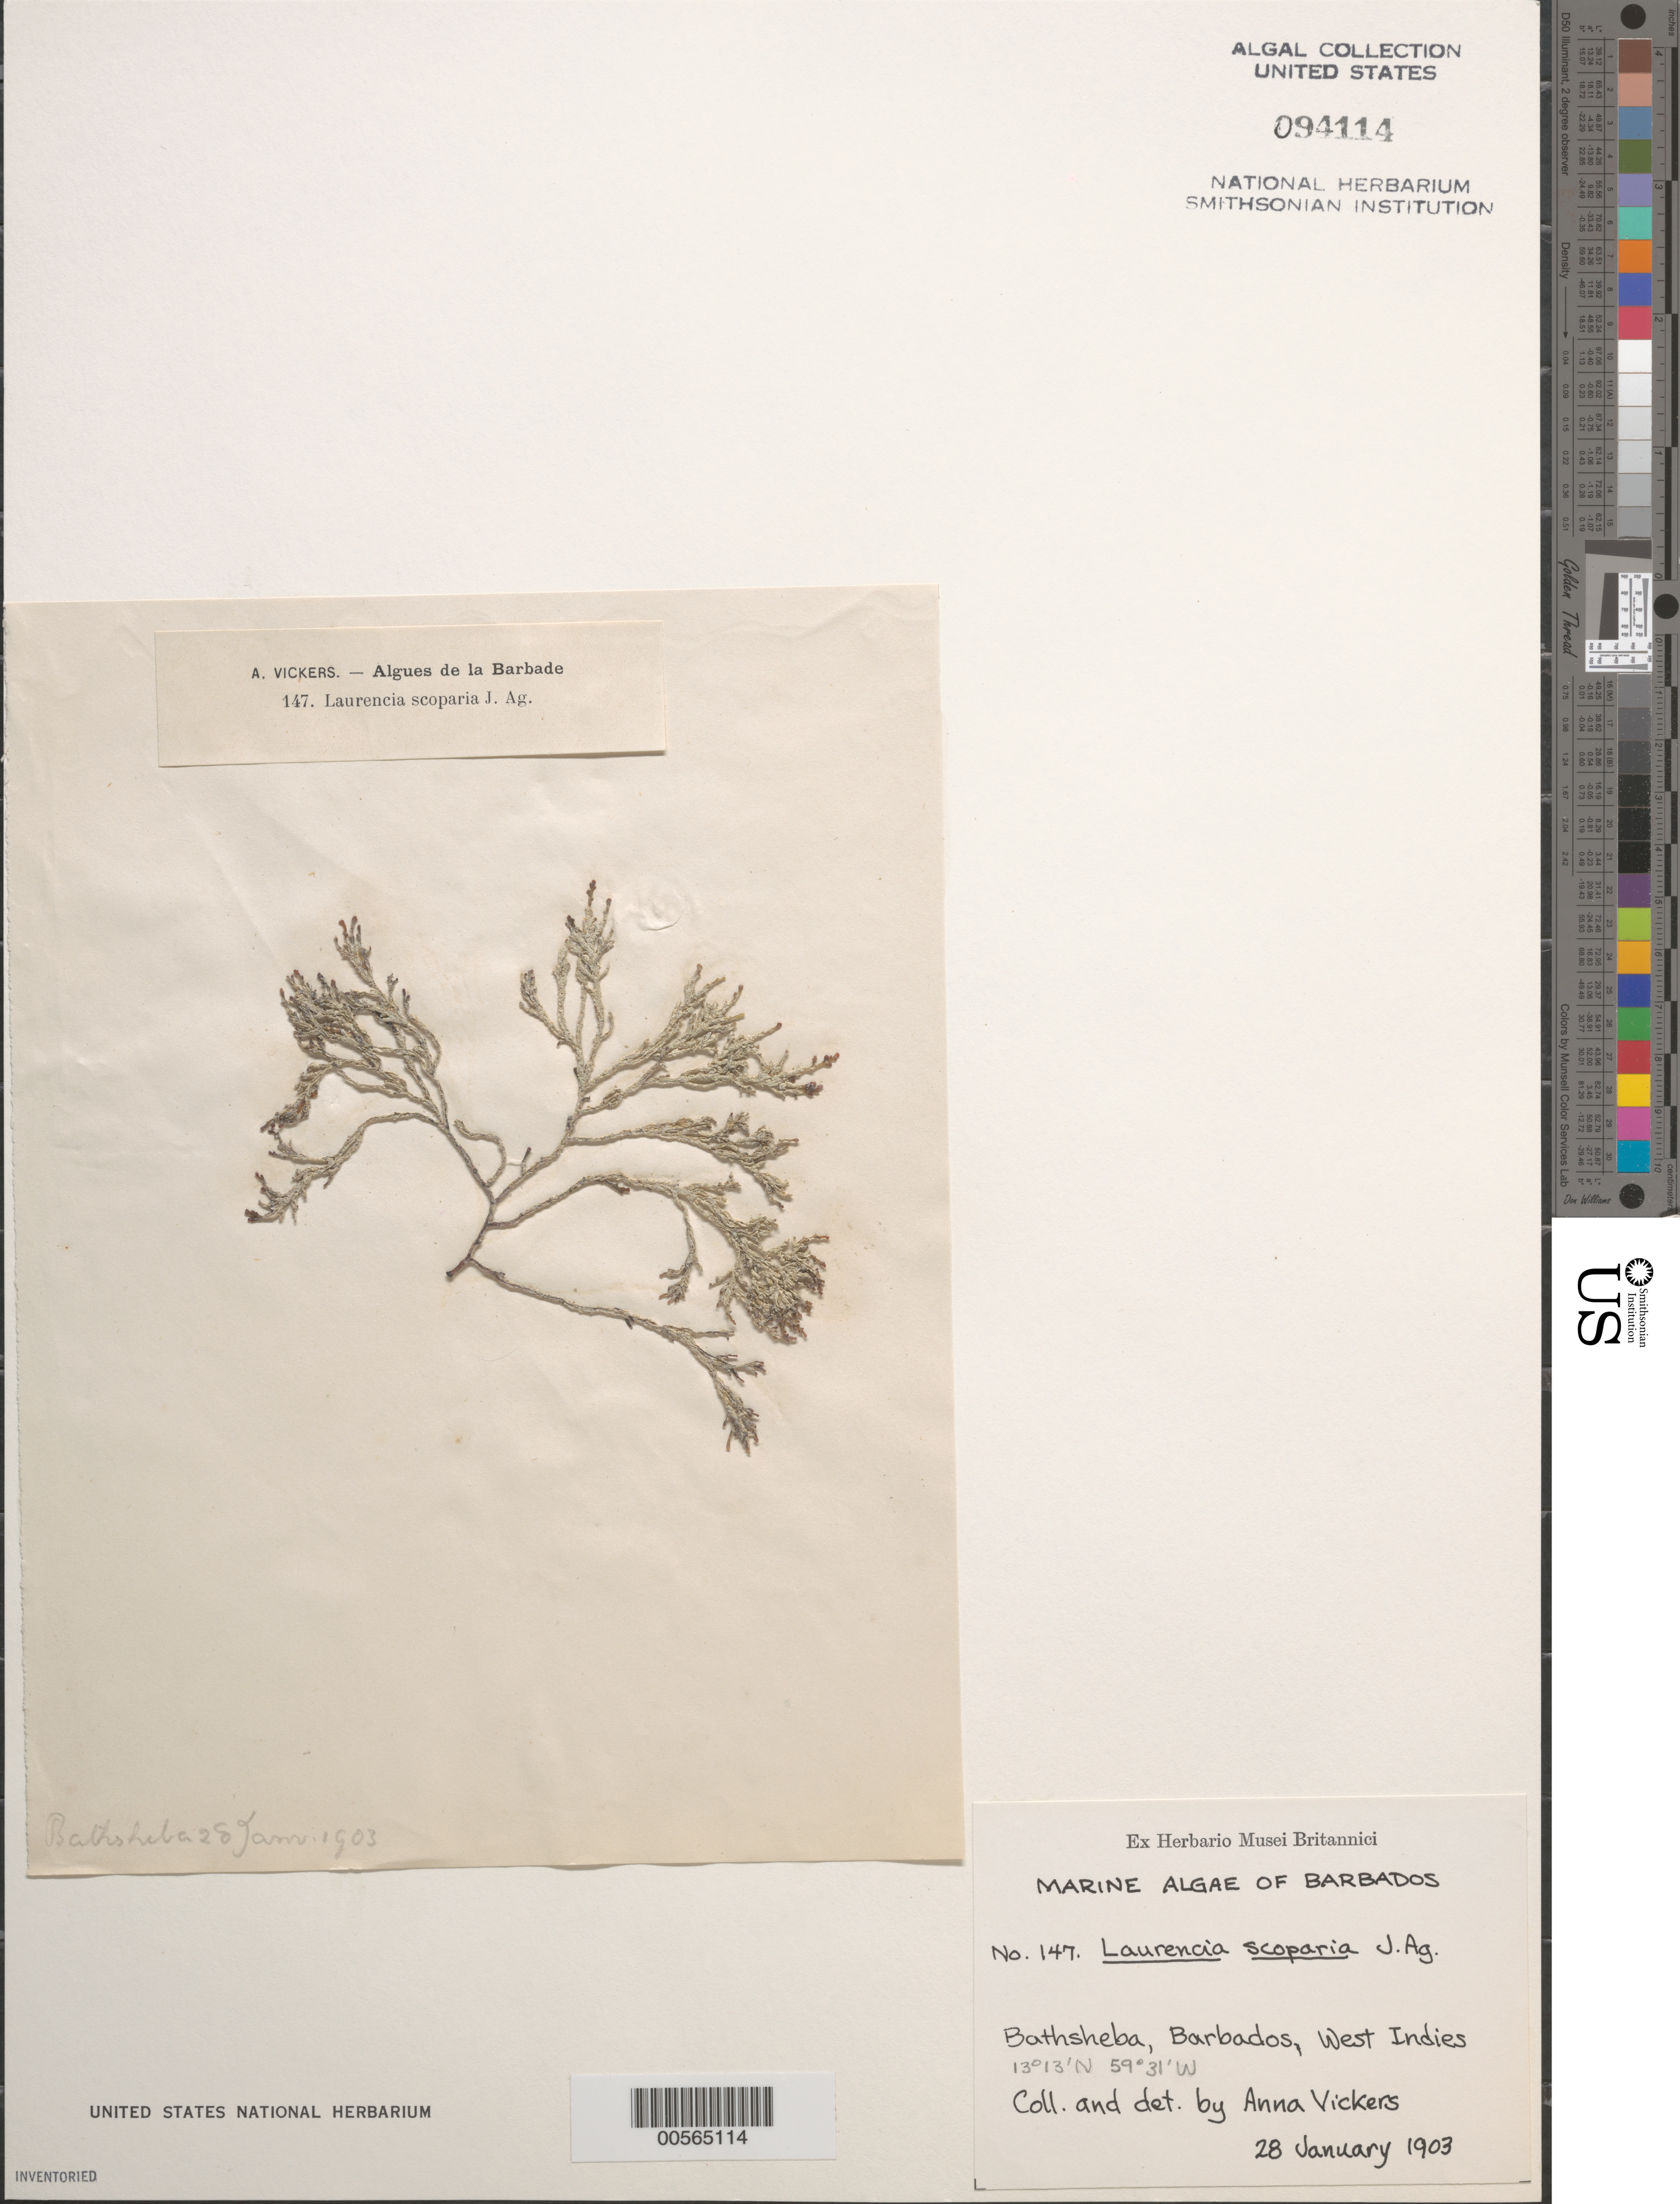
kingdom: Plantae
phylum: Rhodophyta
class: Florideophyceae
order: Ceramiales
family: Rhodomelaceae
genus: Laurencia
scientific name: Laurencia dendroidea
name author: J. Agardh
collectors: A. Vickers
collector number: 147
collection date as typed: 28 Jan 1903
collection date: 1903-01-28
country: Barbados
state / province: Saint Joseph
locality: Bathsheba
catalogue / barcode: US 94114